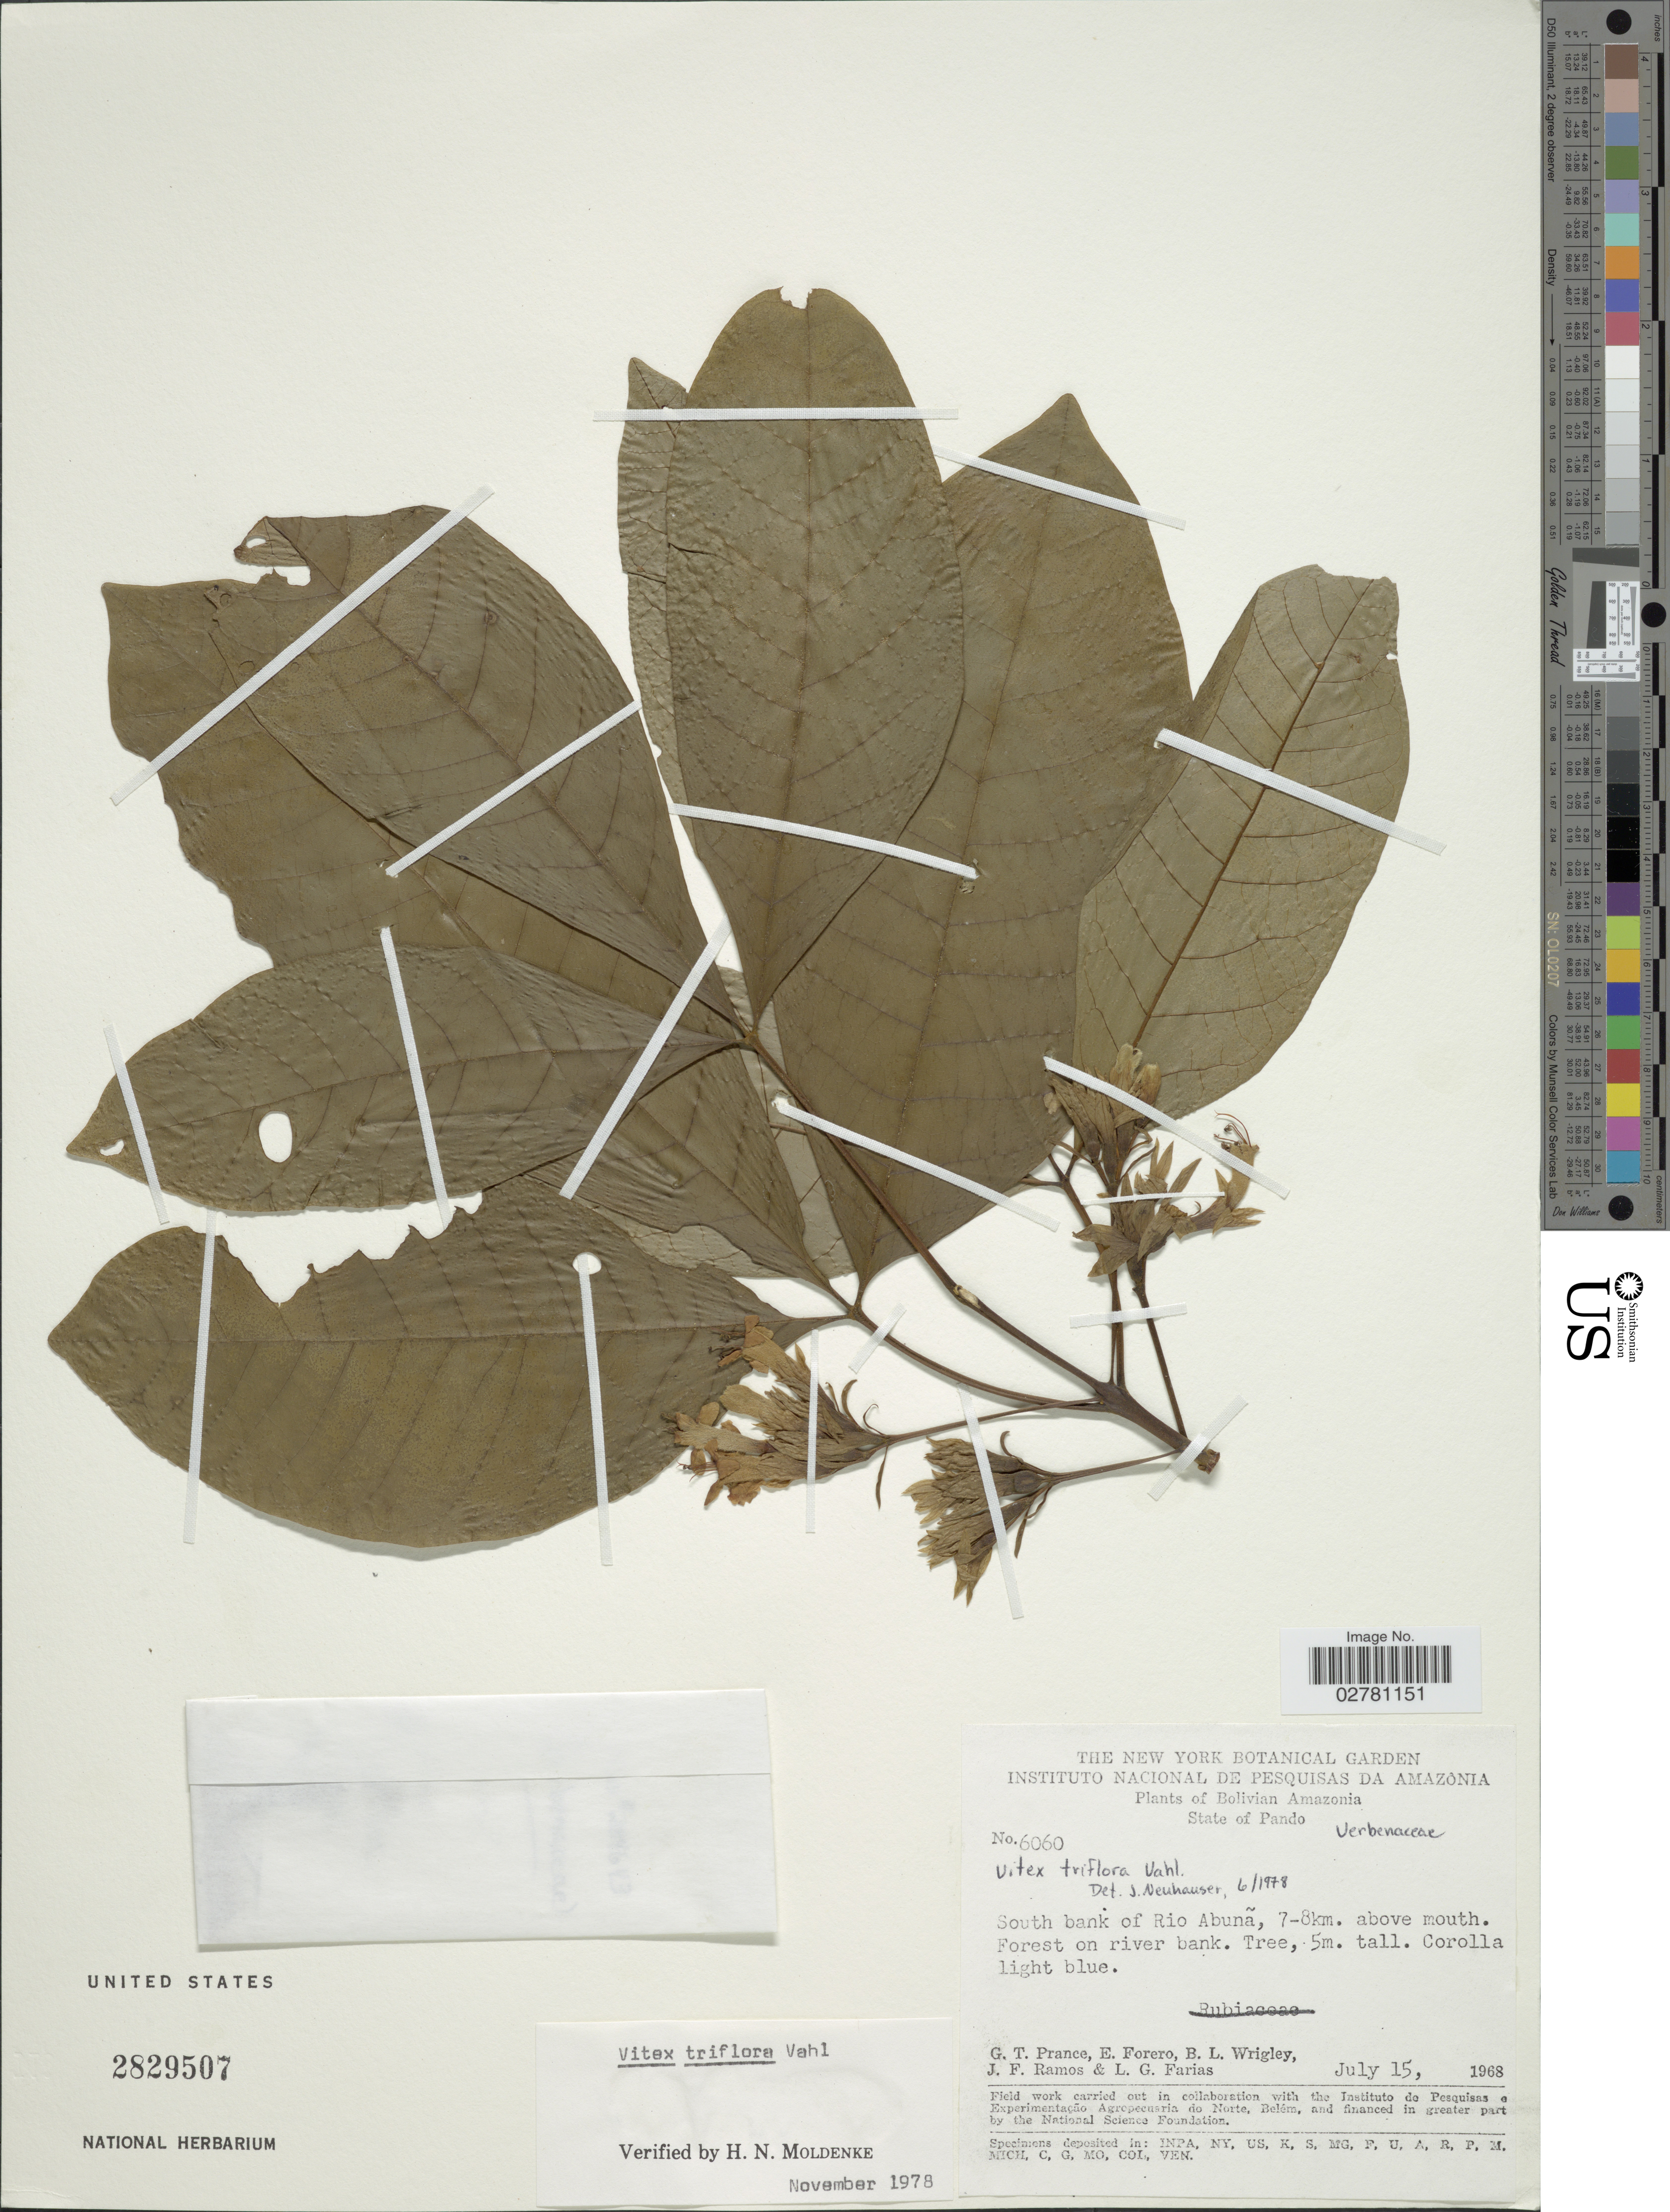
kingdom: Plantae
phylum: Tracheophyta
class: Magnoliopsida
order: Lamiales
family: Lamiaceae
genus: Vitex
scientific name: Vitex triflora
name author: Vahl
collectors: G. T. Prance, E. Forero, B. L. Wrigley, J. F. Ramos & L. G. Farias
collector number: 6060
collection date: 1968-07-15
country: Bolivia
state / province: Pando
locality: Bolivian Amazonia. State of Pando. South bank of Rio Abunã, 7-8km. above mouth. Forest on river bank.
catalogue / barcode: US 2829507